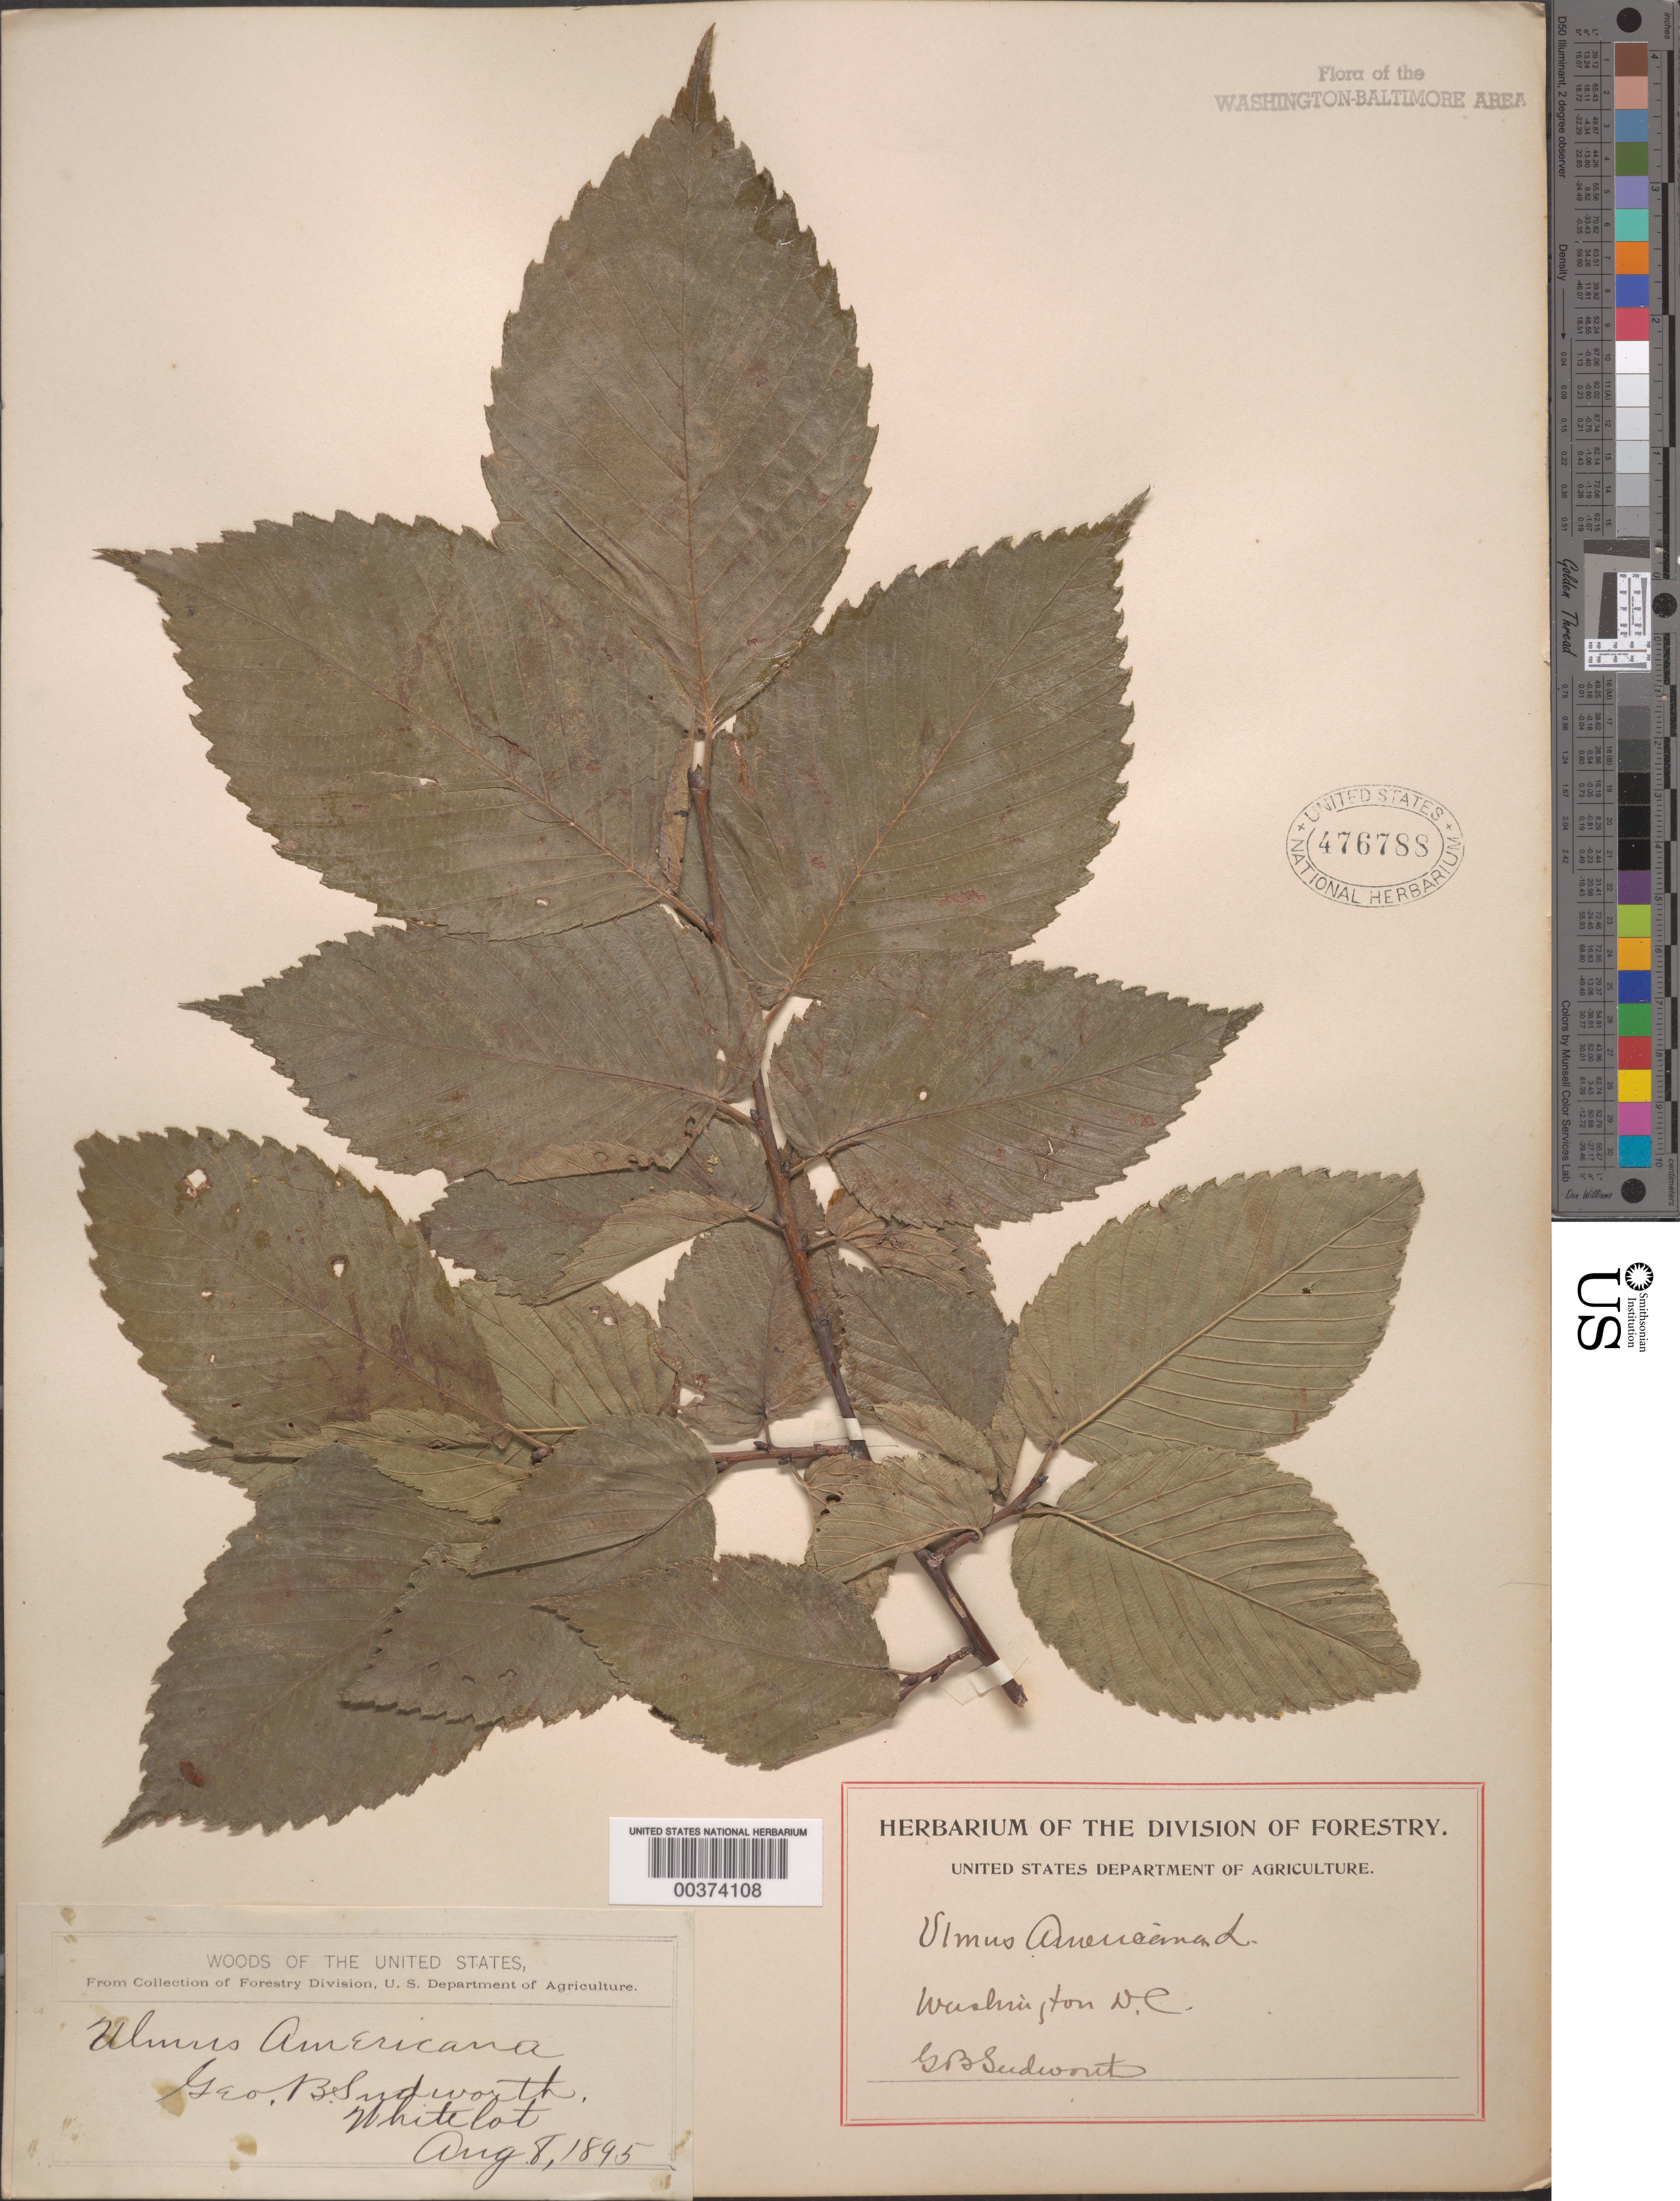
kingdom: Plantae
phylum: Tracheophyta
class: Magnoliopsida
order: Rosales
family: Ulmaceae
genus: Ulmus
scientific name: Ulmus americana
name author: L.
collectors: G. B. Sudworth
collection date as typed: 08 Aug 1895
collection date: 1895-08-08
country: United States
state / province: District of Columbia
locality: White Lot, SW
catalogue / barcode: US 476788